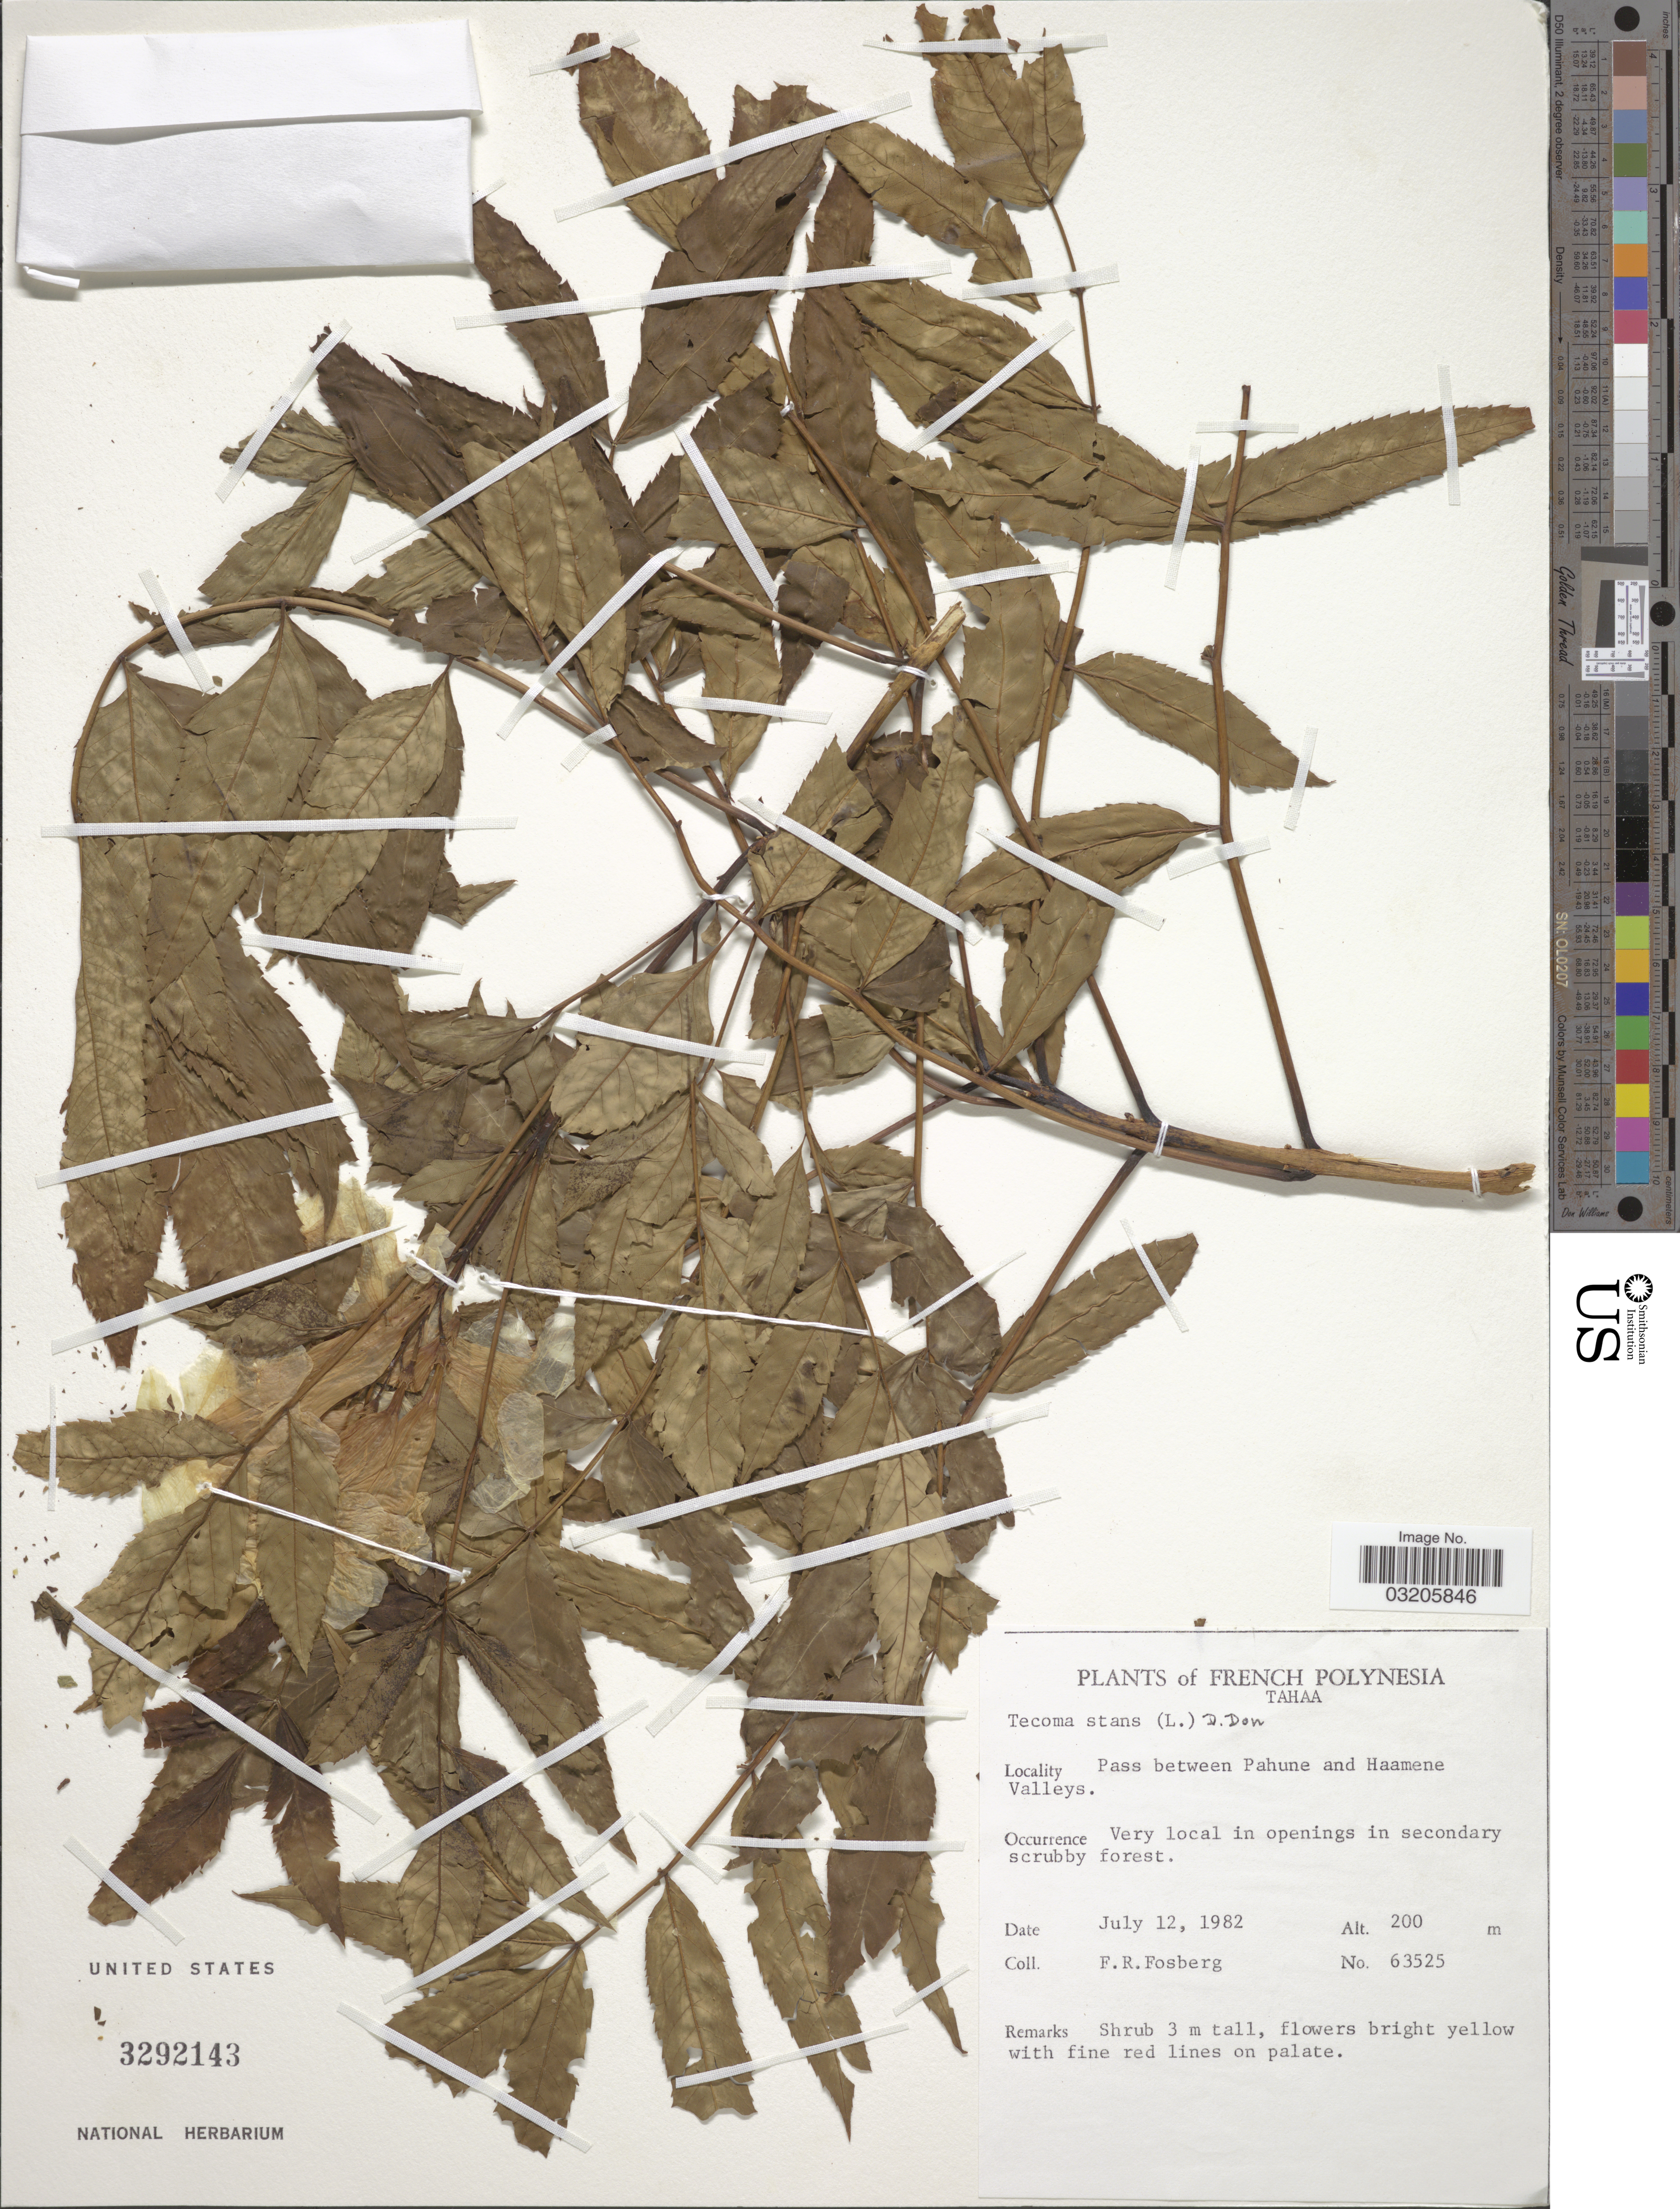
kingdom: Plantae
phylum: Tracheophyta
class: Magnoliopsida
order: Lamiales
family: Bignoniaceae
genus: Tecoma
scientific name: Tecoma stans var. stans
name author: (L.) Juss. ex Kunth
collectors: F. R. Fosberg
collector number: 63525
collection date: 1982-07-12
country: French Polynesia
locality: Tahaa. Pass between Pahune and Haamene Valleys.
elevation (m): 200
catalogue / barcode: US 3292143